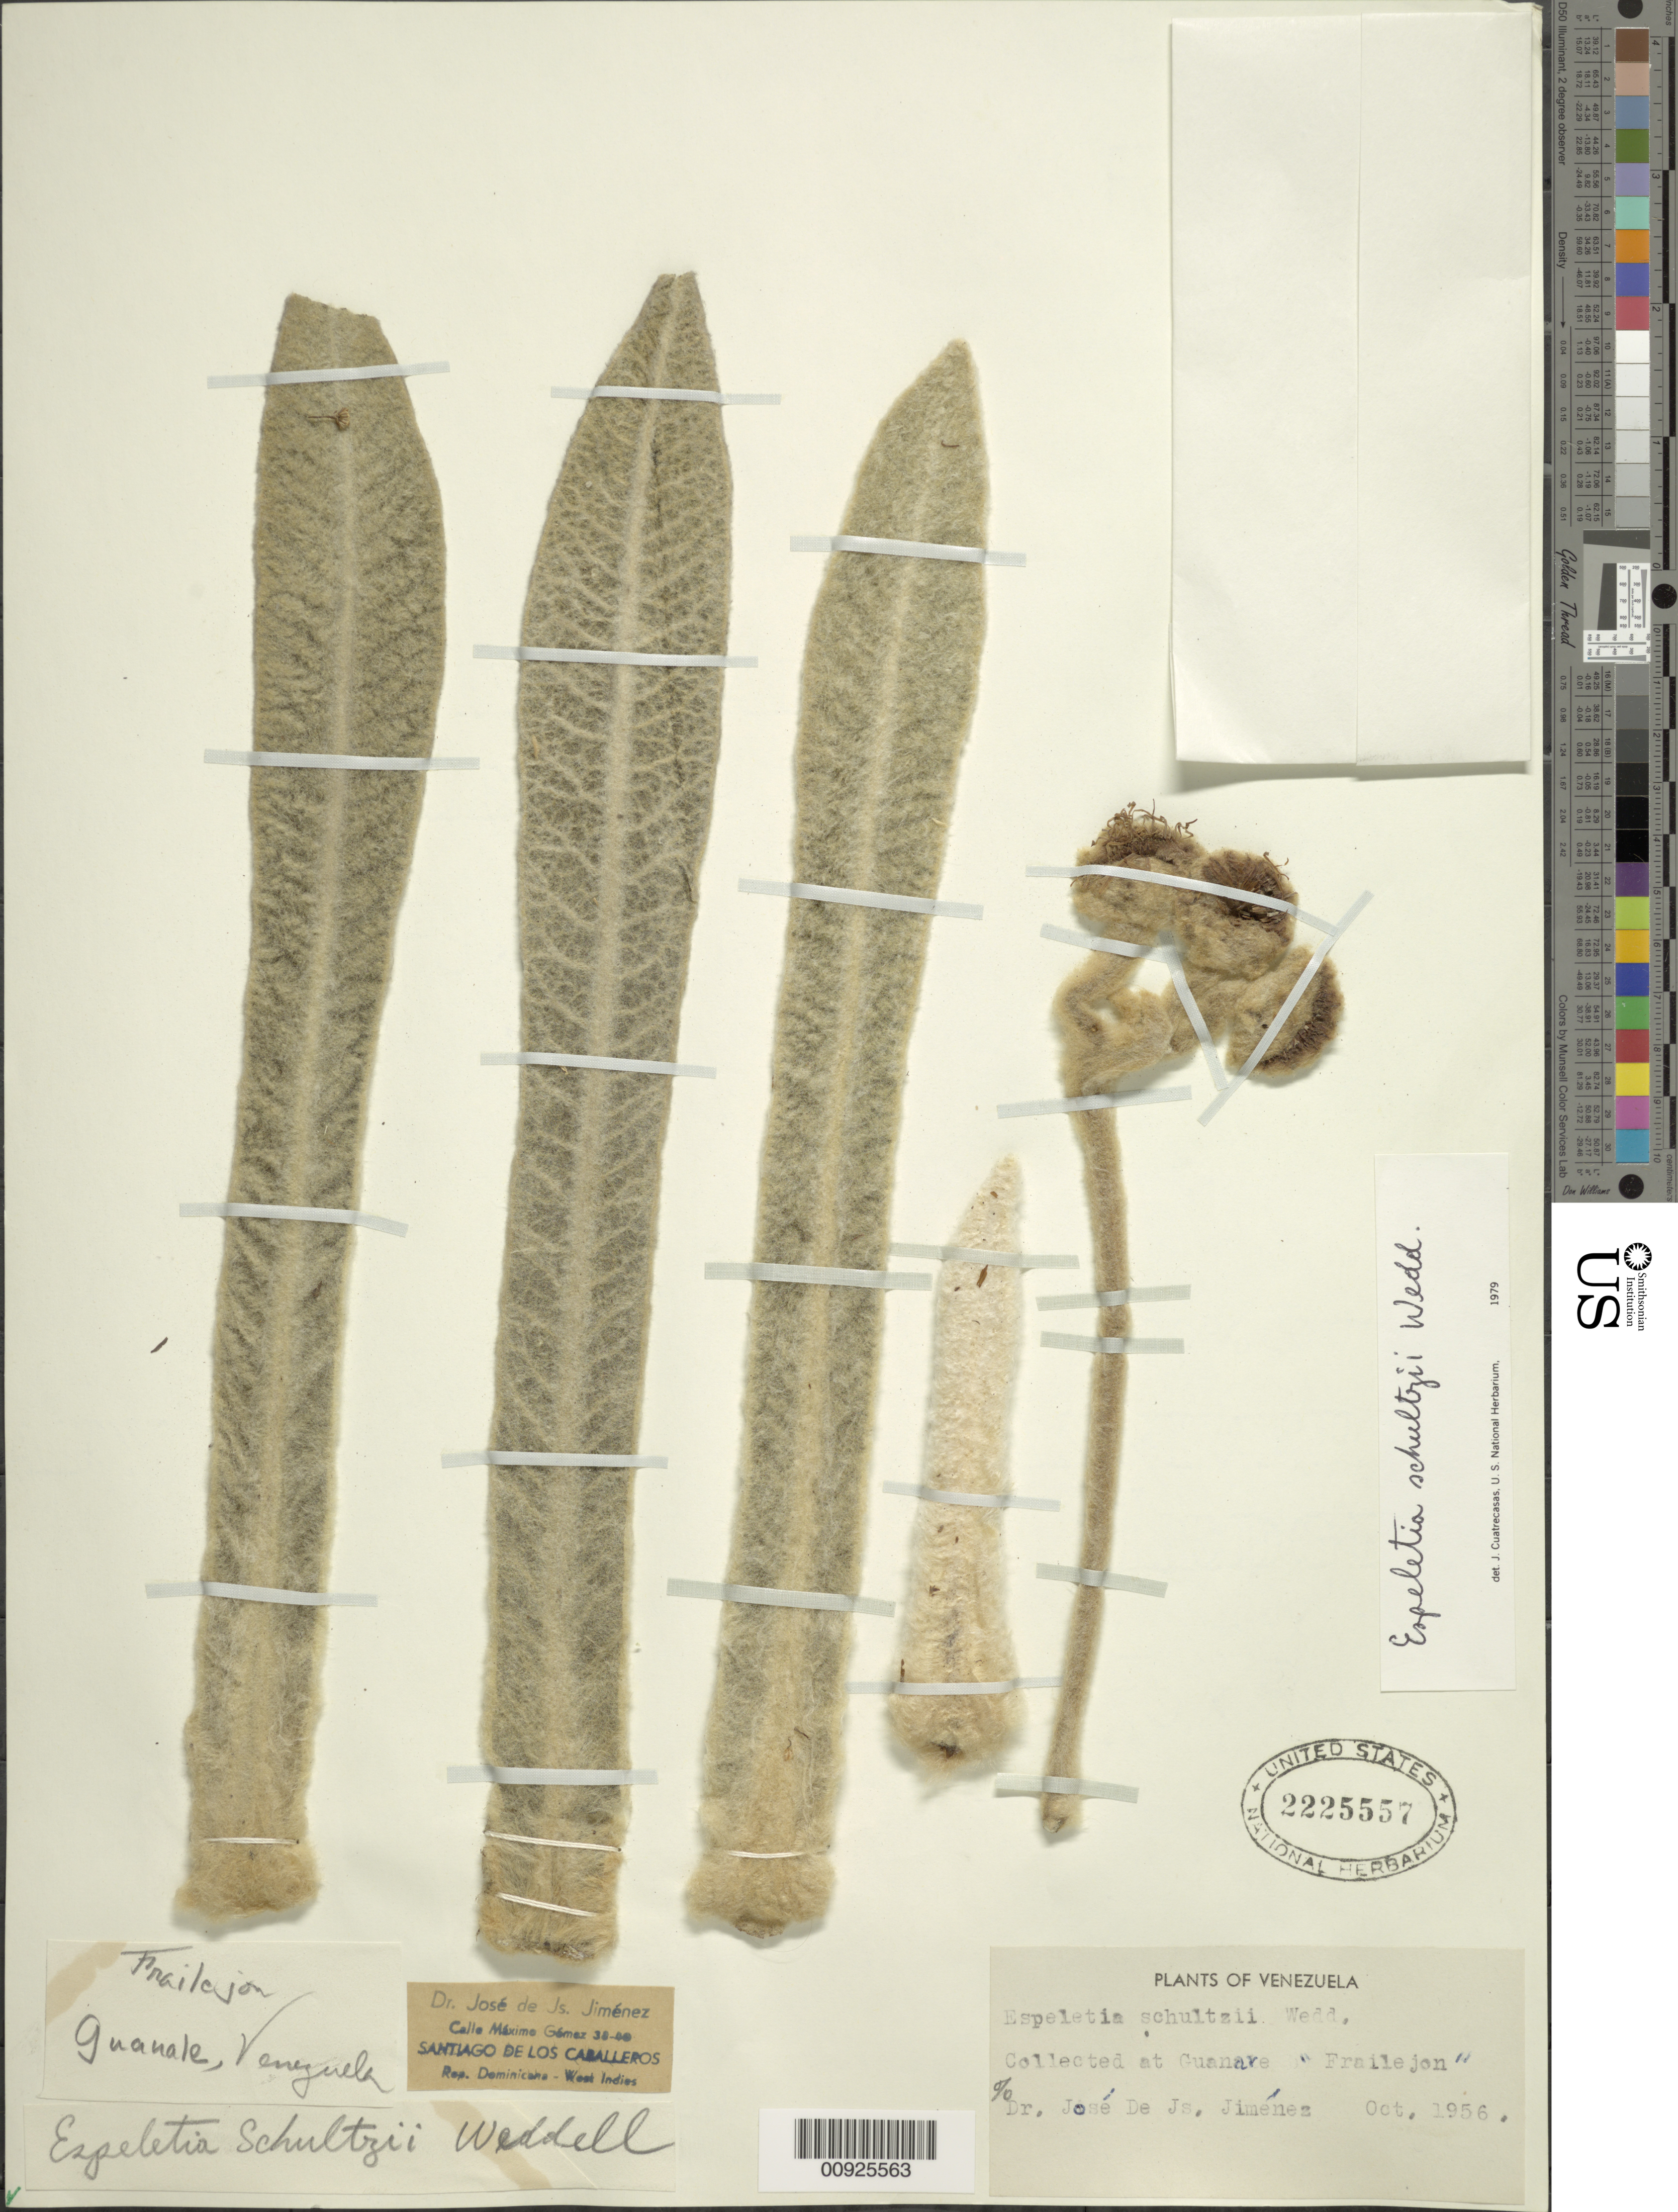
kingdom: Plantae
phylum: Tracheophyta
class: Magnoliopsida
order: Asterales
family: Asteraceae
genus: Espeletia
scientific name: Espeletia schultzii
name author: Wedd.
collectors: J. J. Jiménez Almonte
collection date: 1956-10-01/1956-10-31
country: Venezuela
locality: Guanare.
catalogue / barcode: US 2225557